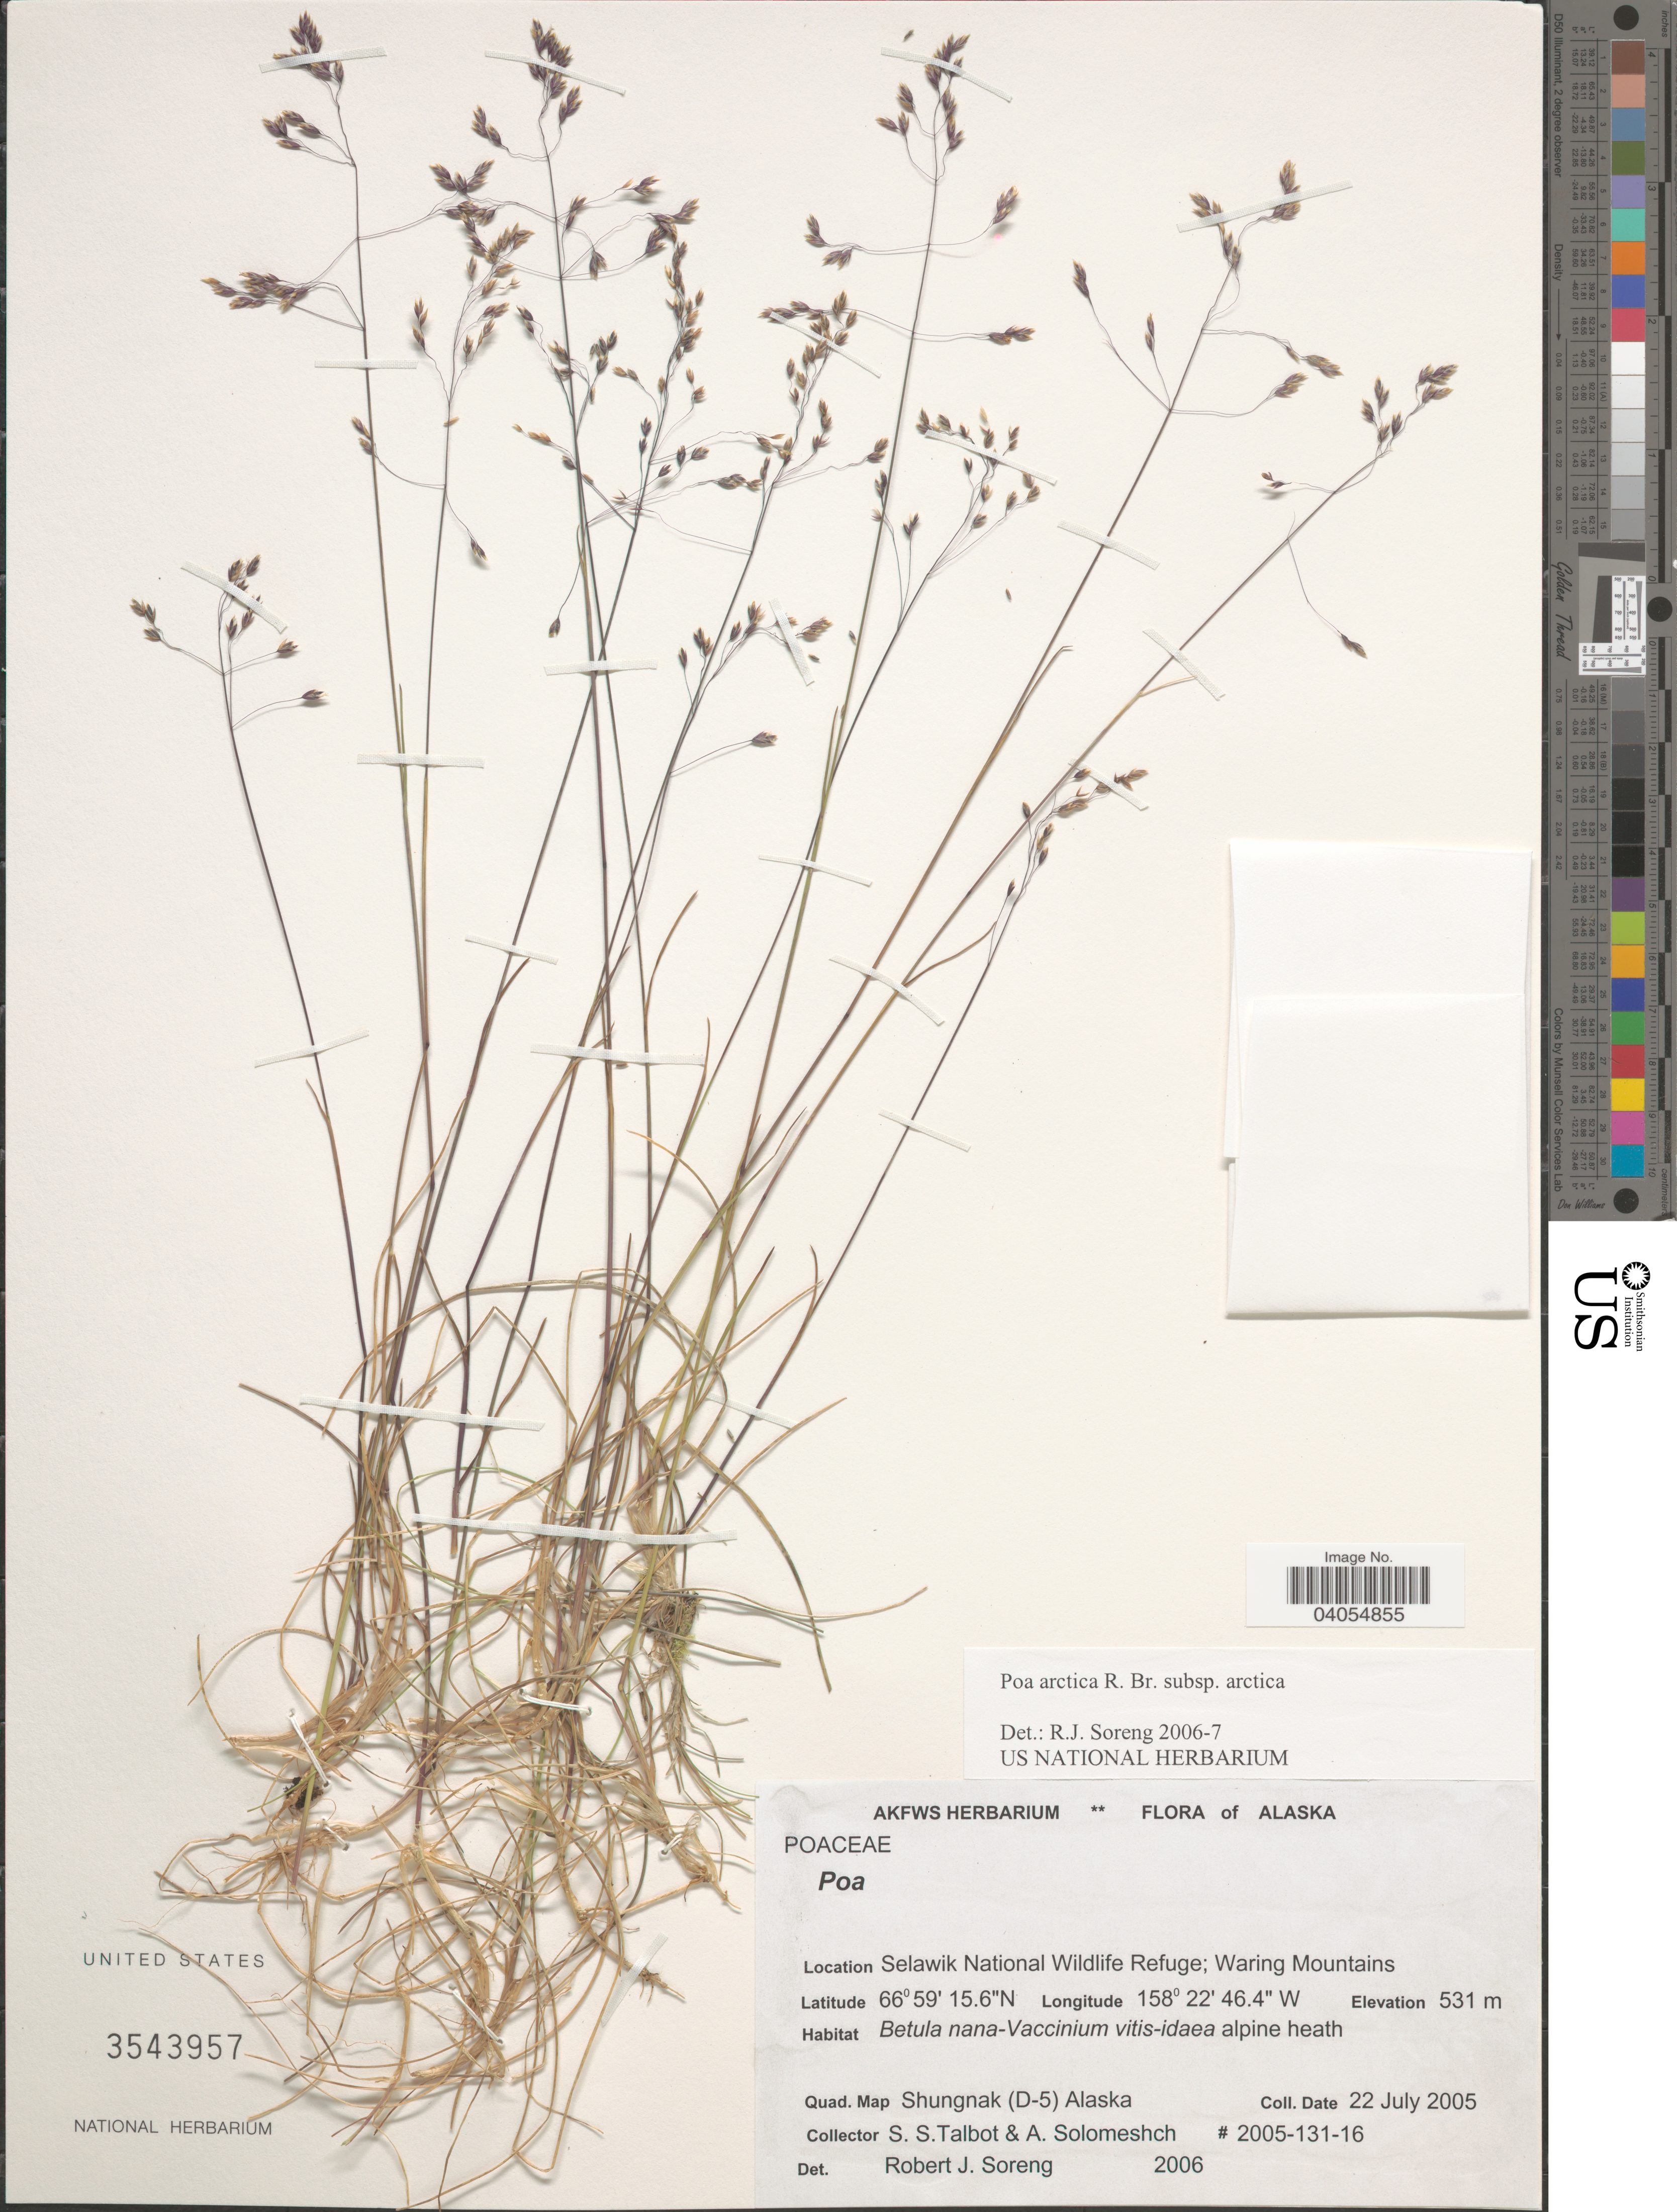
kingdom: Plantae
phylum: Tracheophyta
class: Liliopsida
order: Poales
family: Poaceae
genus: Poa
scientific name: Poa arctica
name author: R. Br.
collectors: S. S. Talbot & A. Solomeshch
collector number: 2005-131-16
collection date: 2005-07-22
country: United States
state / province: Alaska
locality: Selawik National Wildlife Refuge; Waring Mountains. Quad. Map Shungnak (D-5).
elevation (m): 531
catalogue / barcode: US 3543957